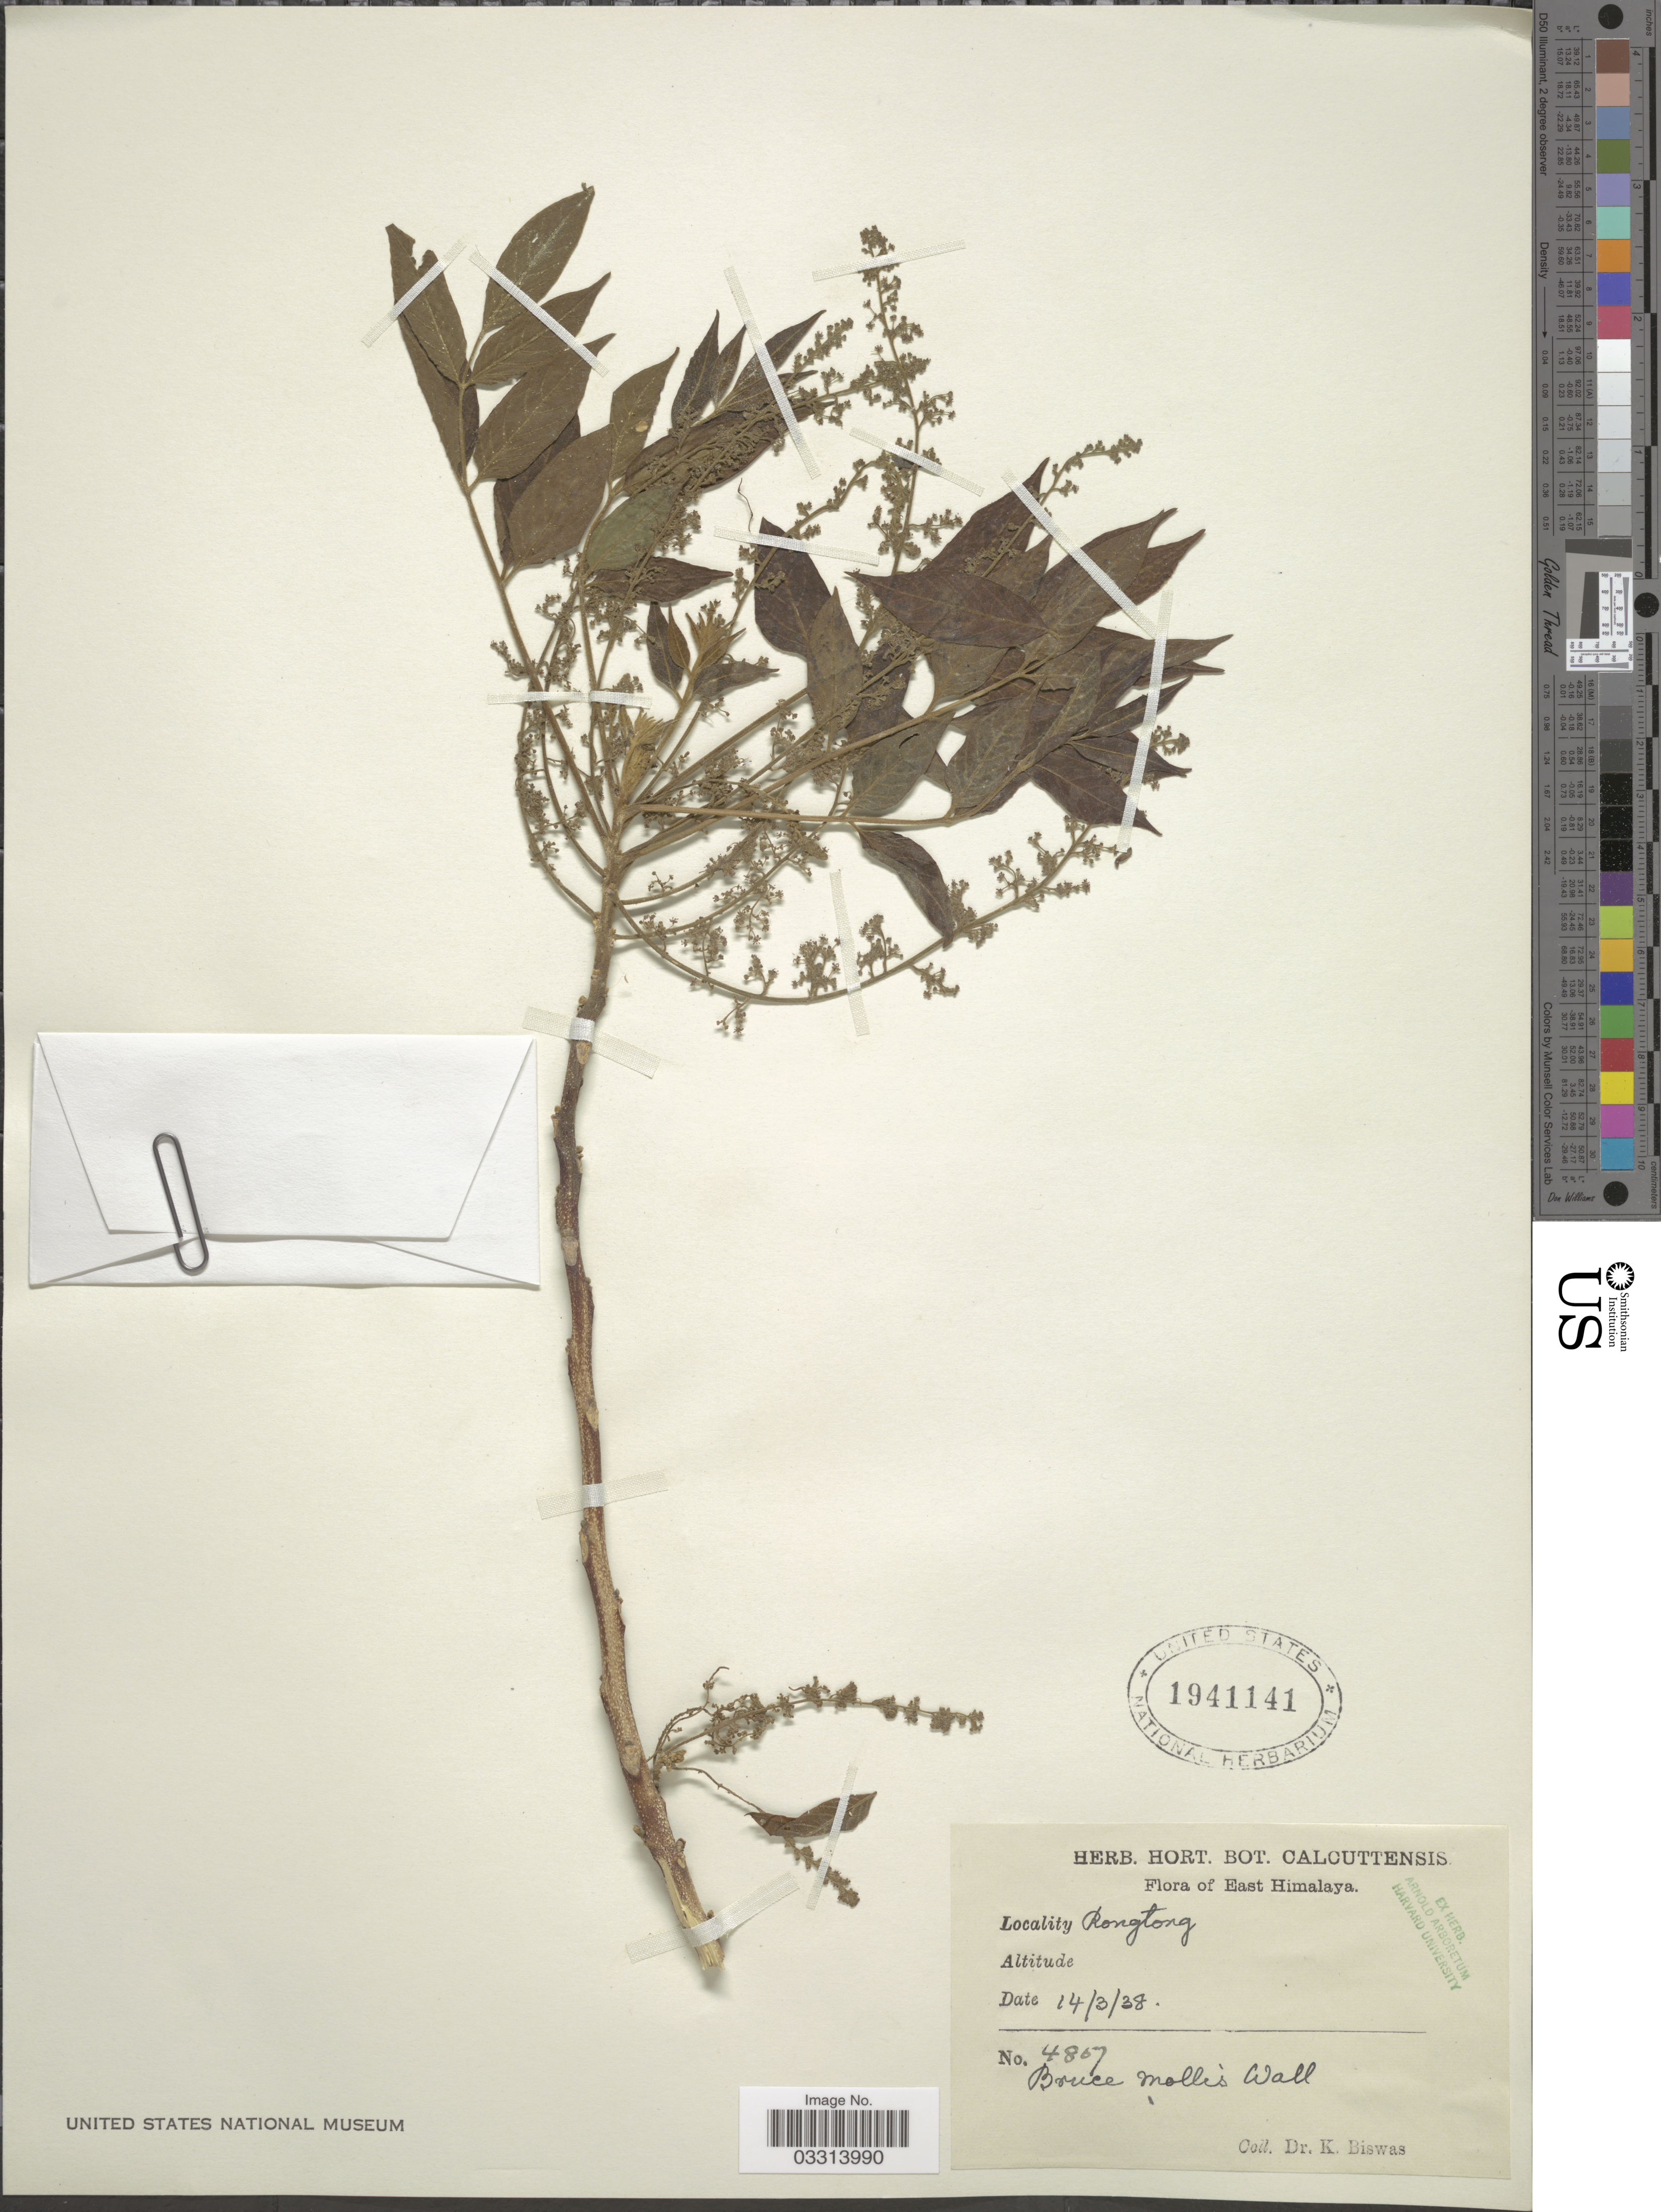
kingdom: Plantae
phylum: Tracheophyta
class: Magnoliopsida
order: Sapindales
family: Simaroubaceae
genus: Brucea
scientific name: Brucea mollis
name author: Wall. ex Kurz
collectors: K. Biswas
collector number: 4807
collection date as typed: Transcribed d/m/y: 14/3/38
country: India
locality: East Himalaya. Rongtong.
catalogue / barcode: US 1941141